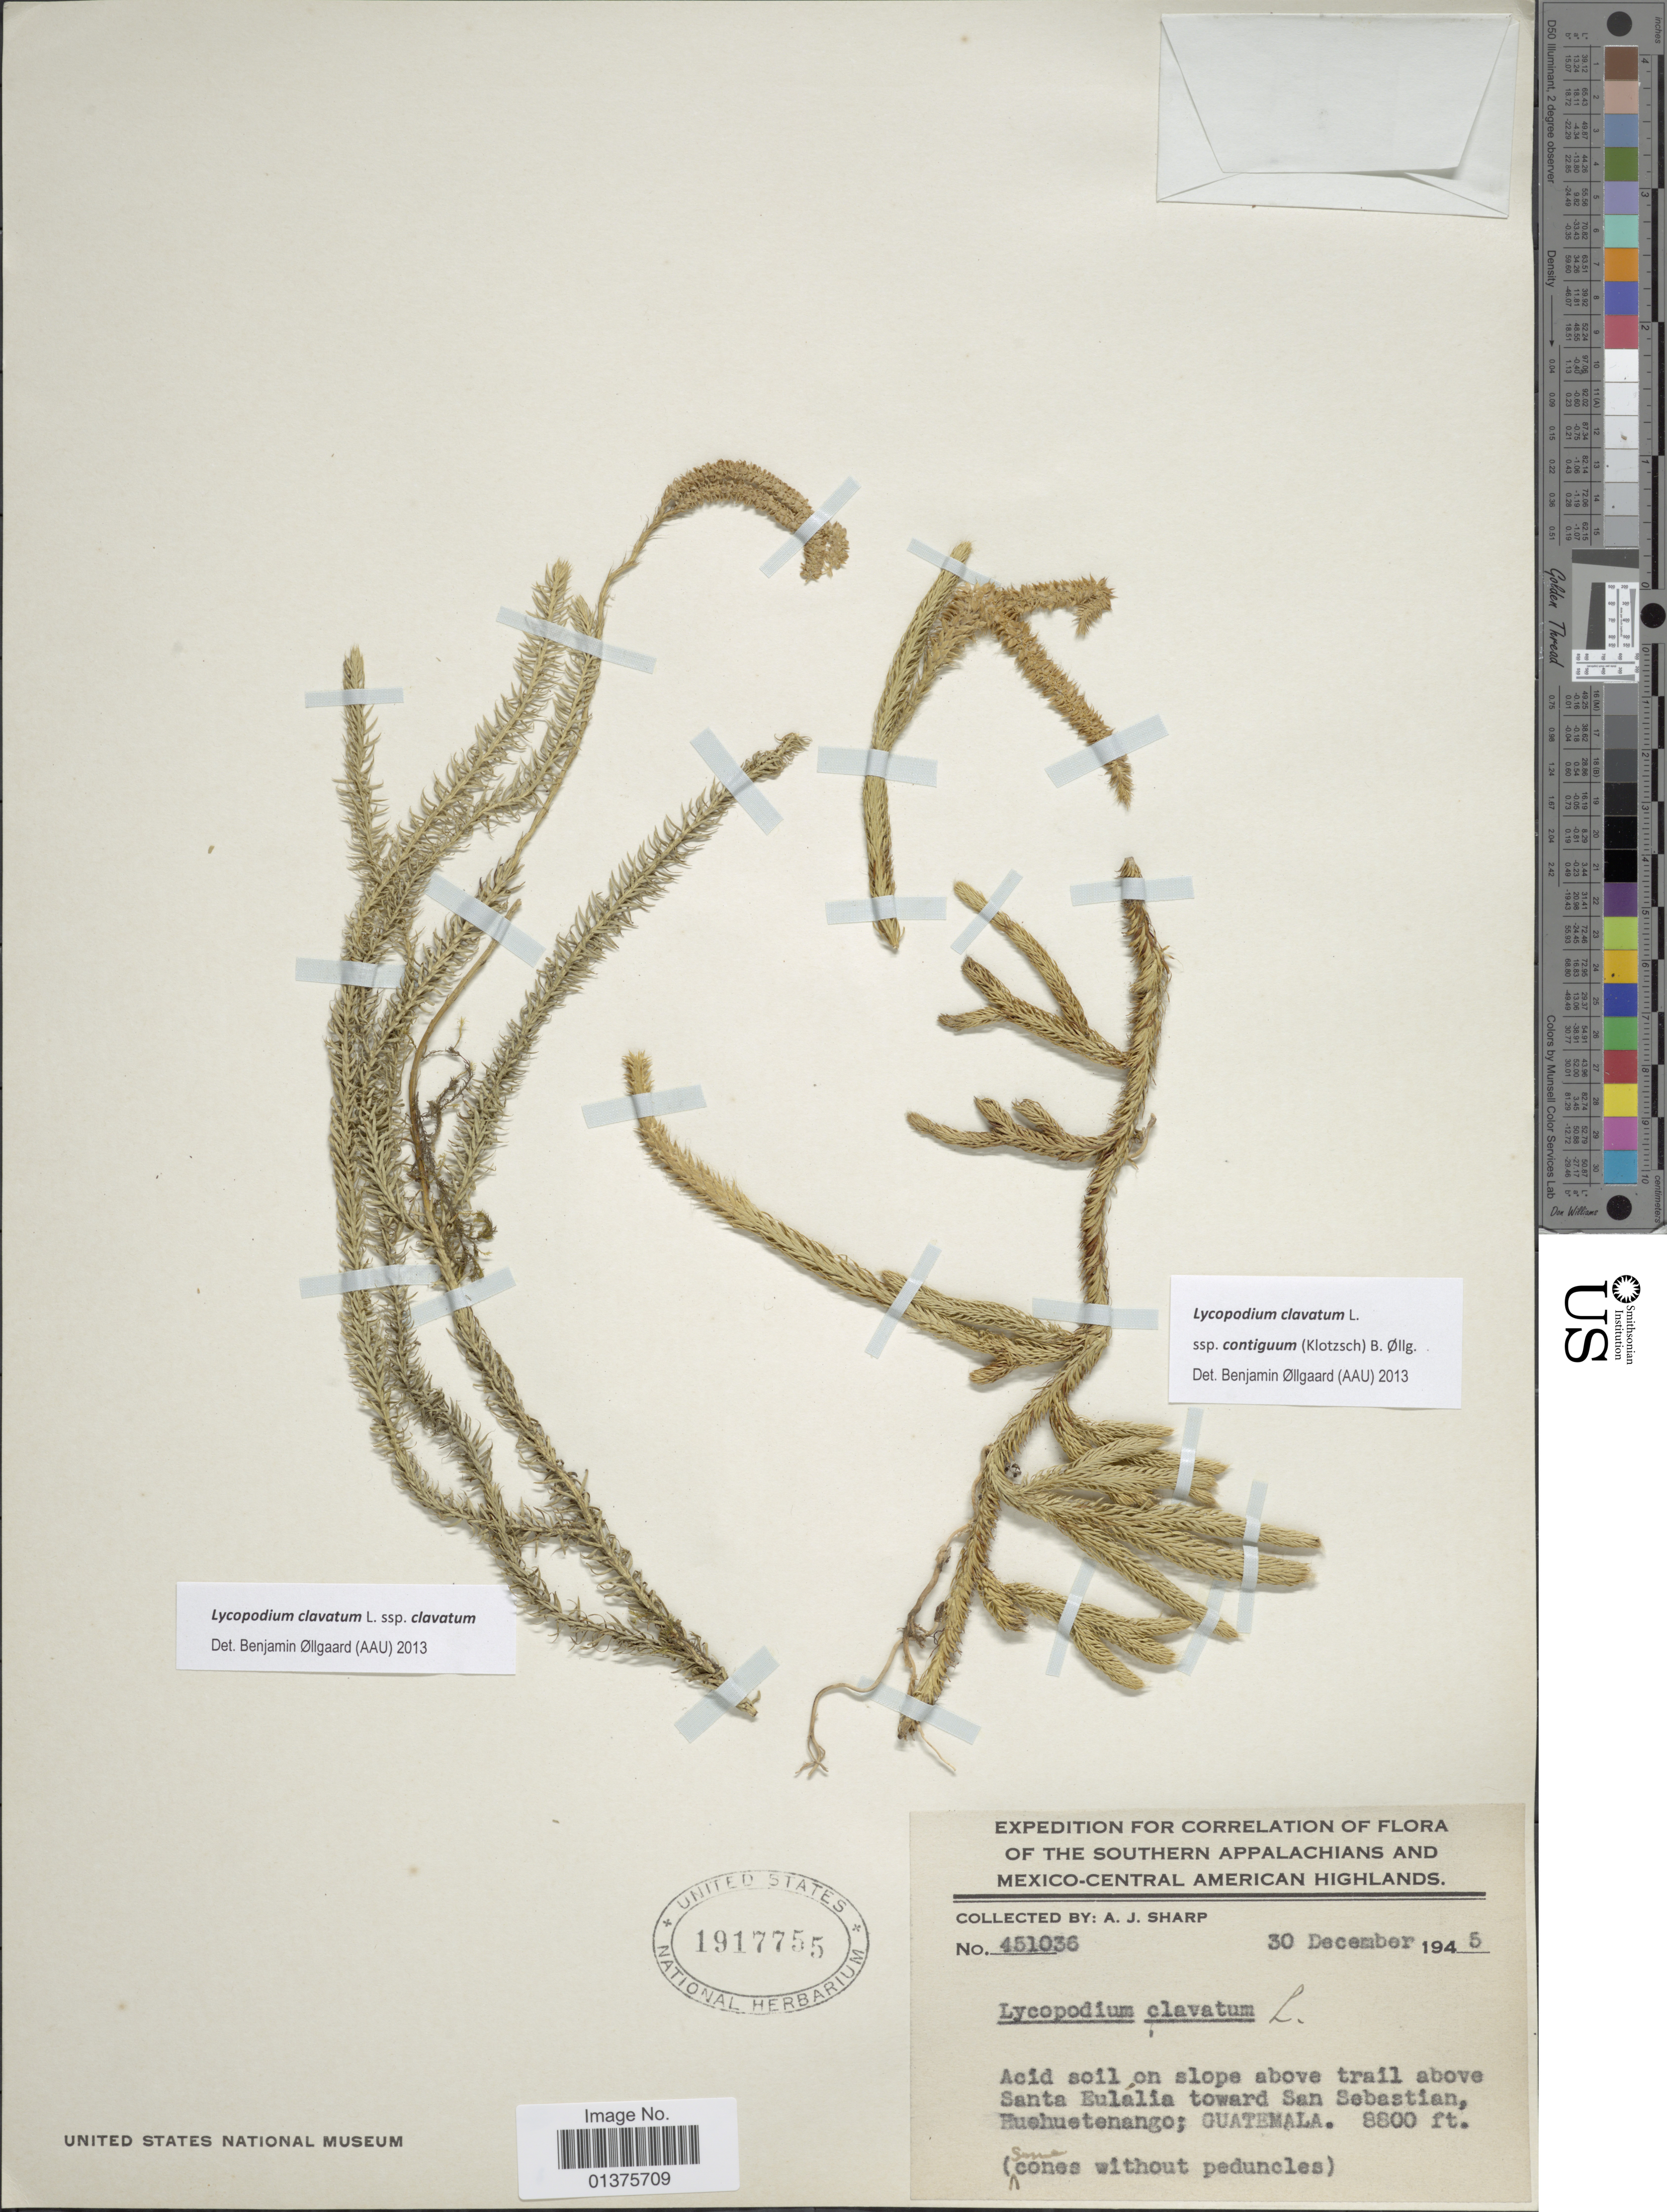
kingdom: Plantae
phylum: Tracheophyta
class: Lycopodiopsida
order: Lycopodiales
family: Lycopodiaceae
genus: Lycopodium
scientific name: Lycopodium clavatum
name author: L.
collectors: A. J. Sharp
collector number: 451036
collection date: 1945-12-30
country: Puerto Rico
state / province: San Sebastian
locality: Southern appalachians and Mexico-Central American Highlands, Slope above trail above Santa Eulalia toward San Sebastian, Huehuetenango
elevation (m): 2682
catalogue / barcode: US 1917755